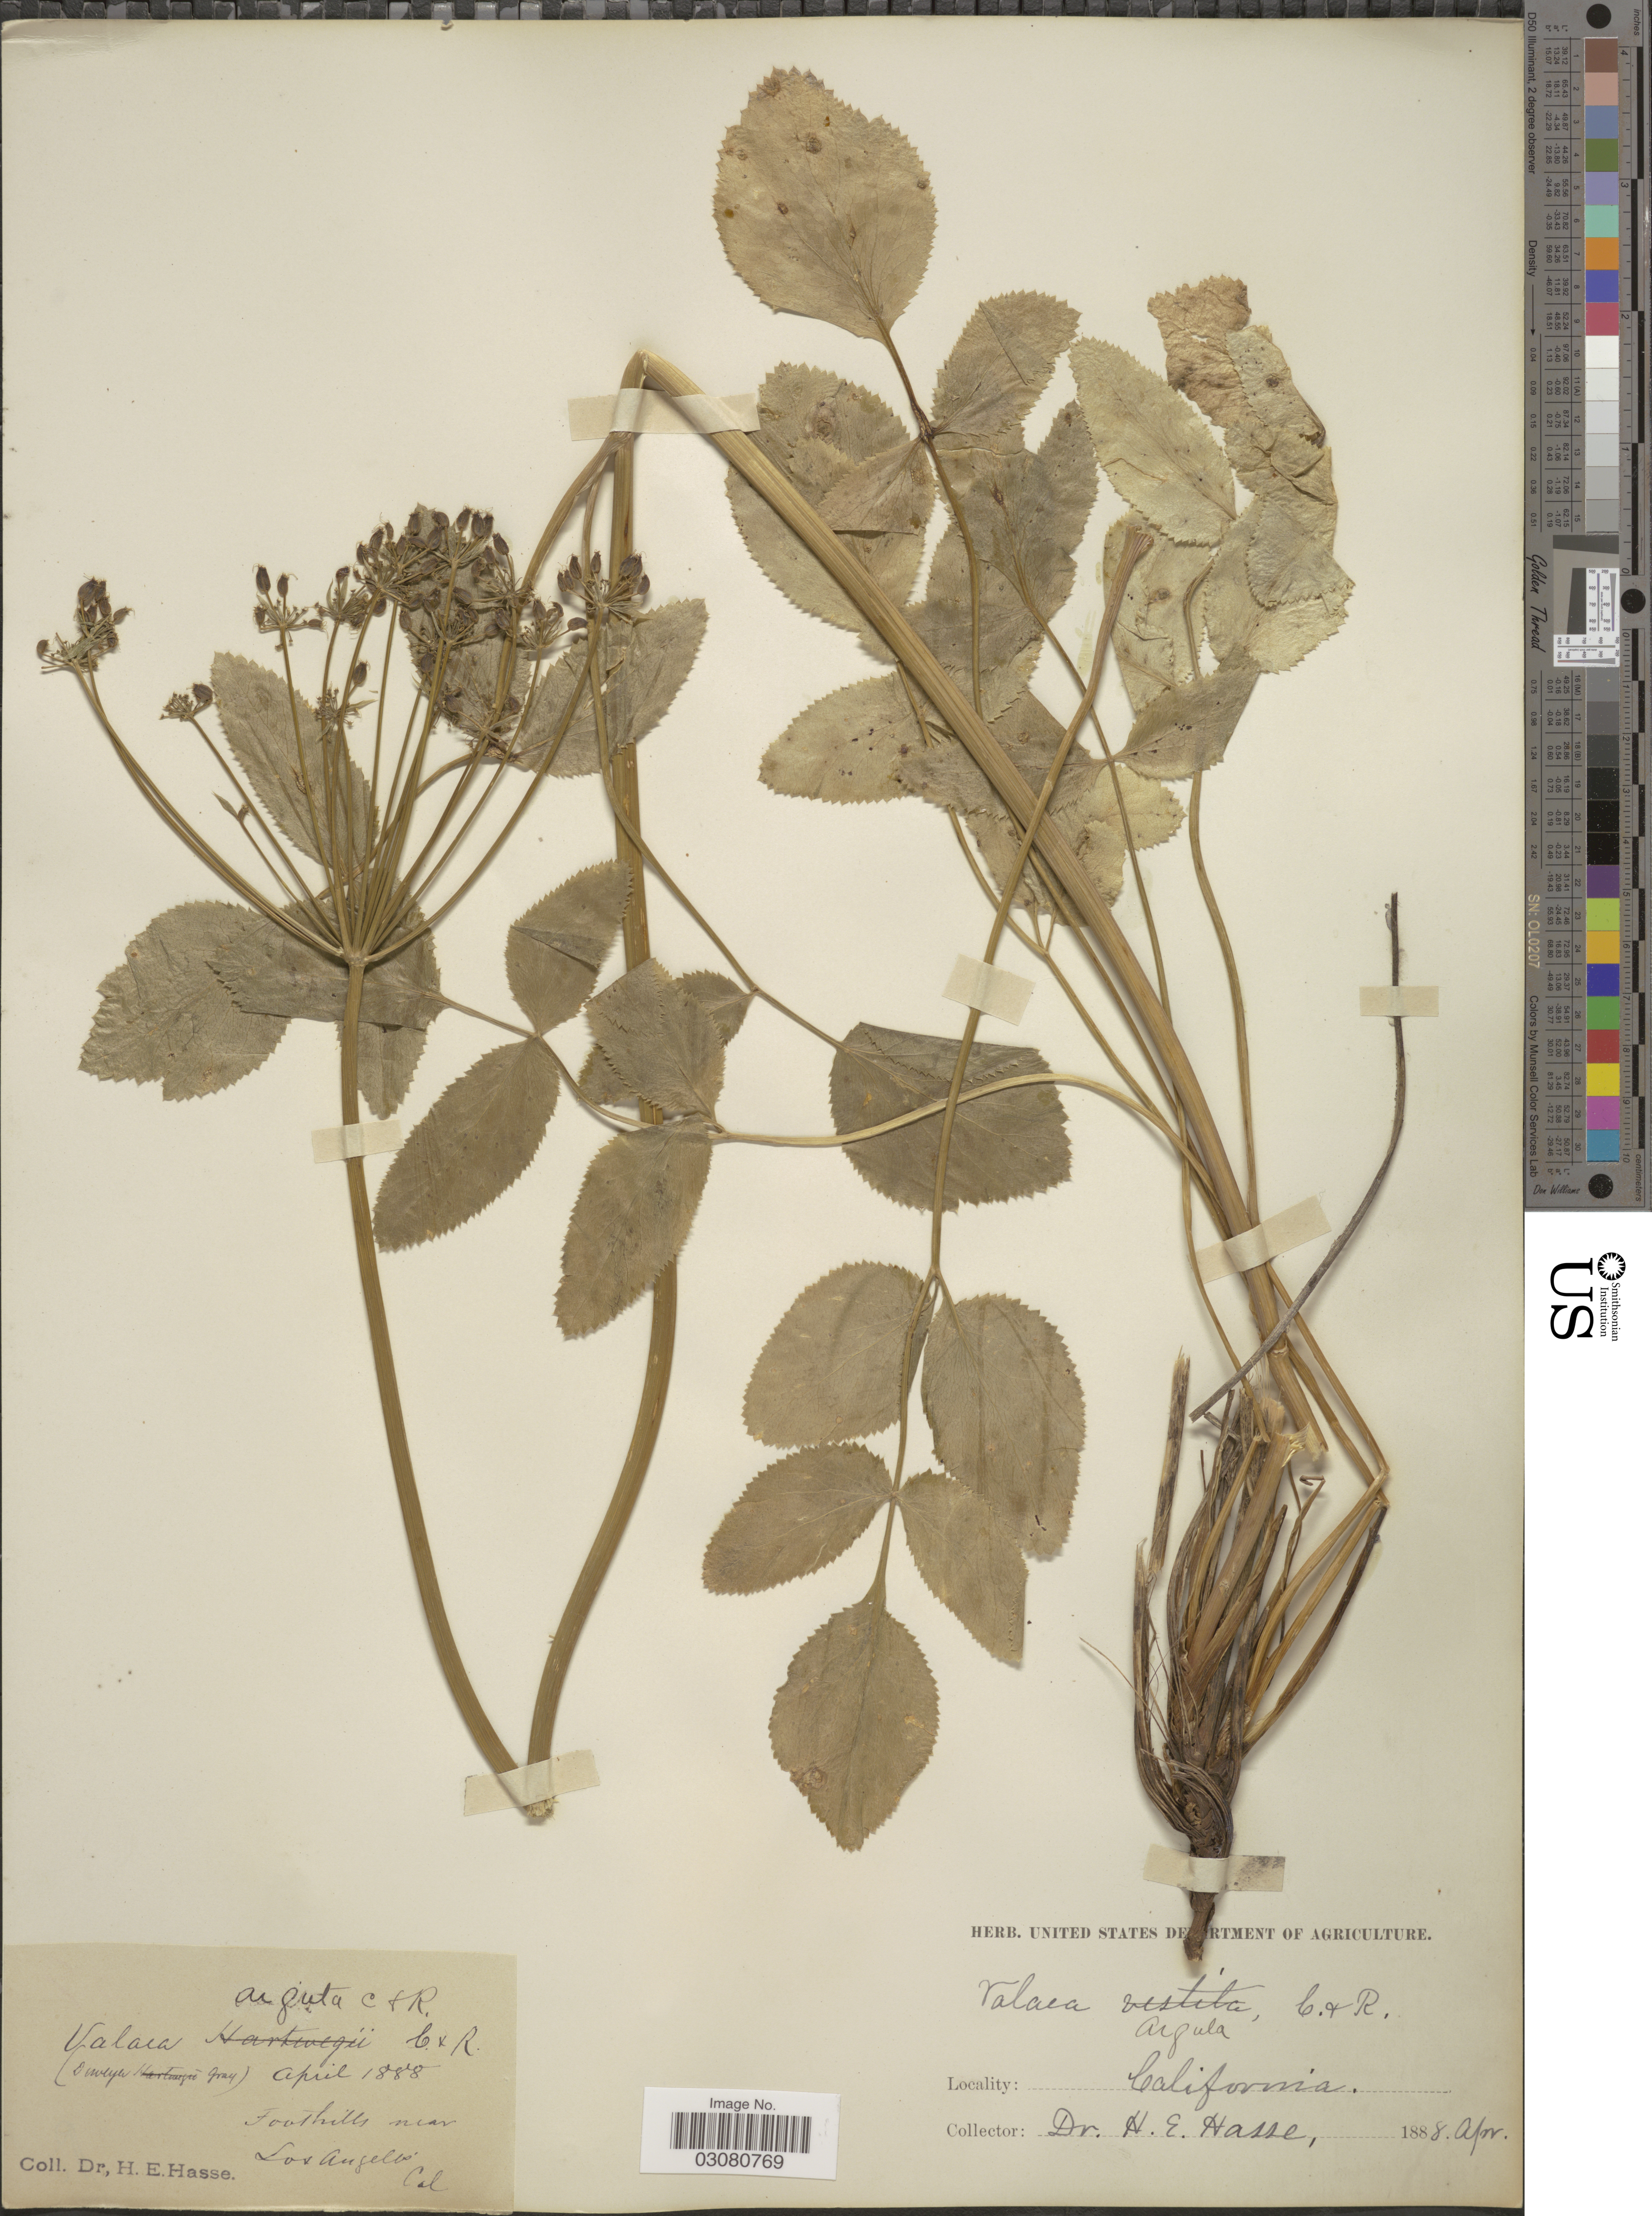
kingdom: Plantae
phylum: Tracheophyta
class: Magnoliopsida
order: Apiales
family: Apiaceae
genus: Tauschia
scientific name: Tauschia arguta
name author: (Torr.) J.F. Macbr.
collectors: H. E. Hasse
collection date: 1888-04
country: United States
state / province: California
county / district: Los Angeles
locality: Foothills near Los Angeles. Cal.